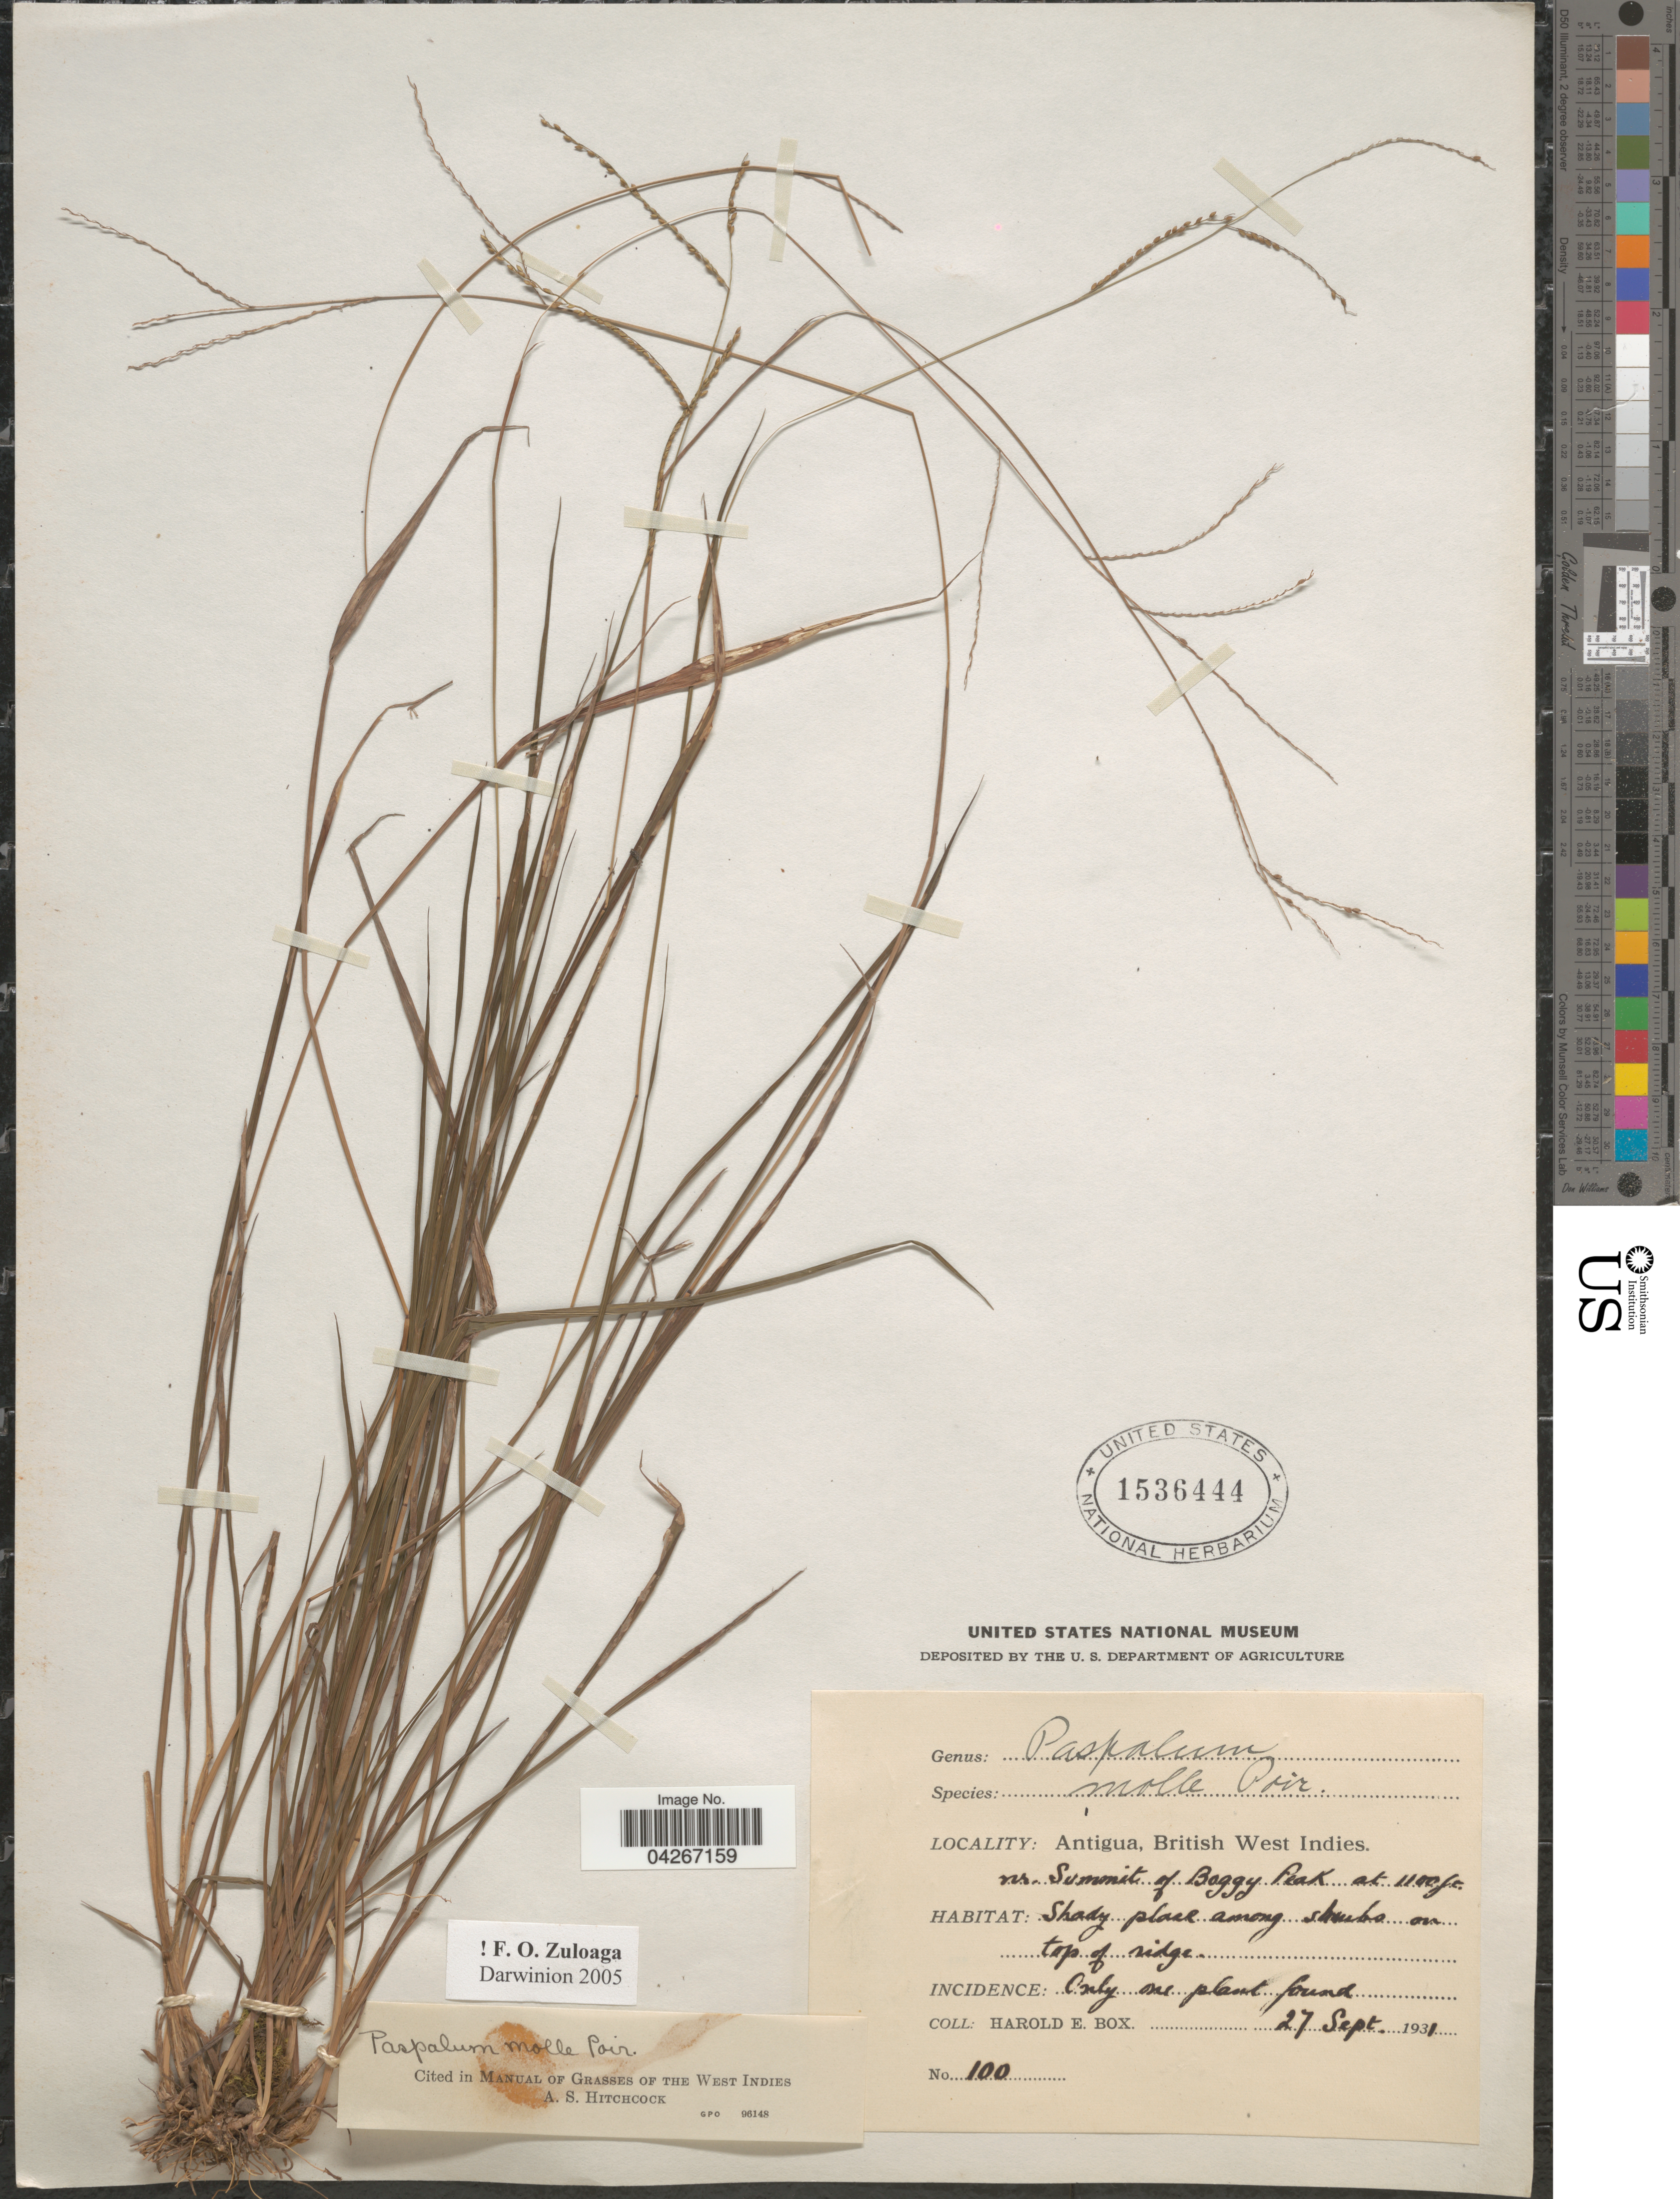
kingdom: Plantae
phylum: Tracheophyta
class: Liliopsida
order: Poales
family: Poaceae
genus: Paspalum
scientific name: Paspalum molle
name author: Poir.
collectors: H. E. Box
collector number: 100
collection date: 1931-09-27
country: Antigua and Barbuda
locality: Antigua, British West Indies. Nr. Summit of Boggy Peak.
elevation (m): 335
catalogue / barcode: US 1536444